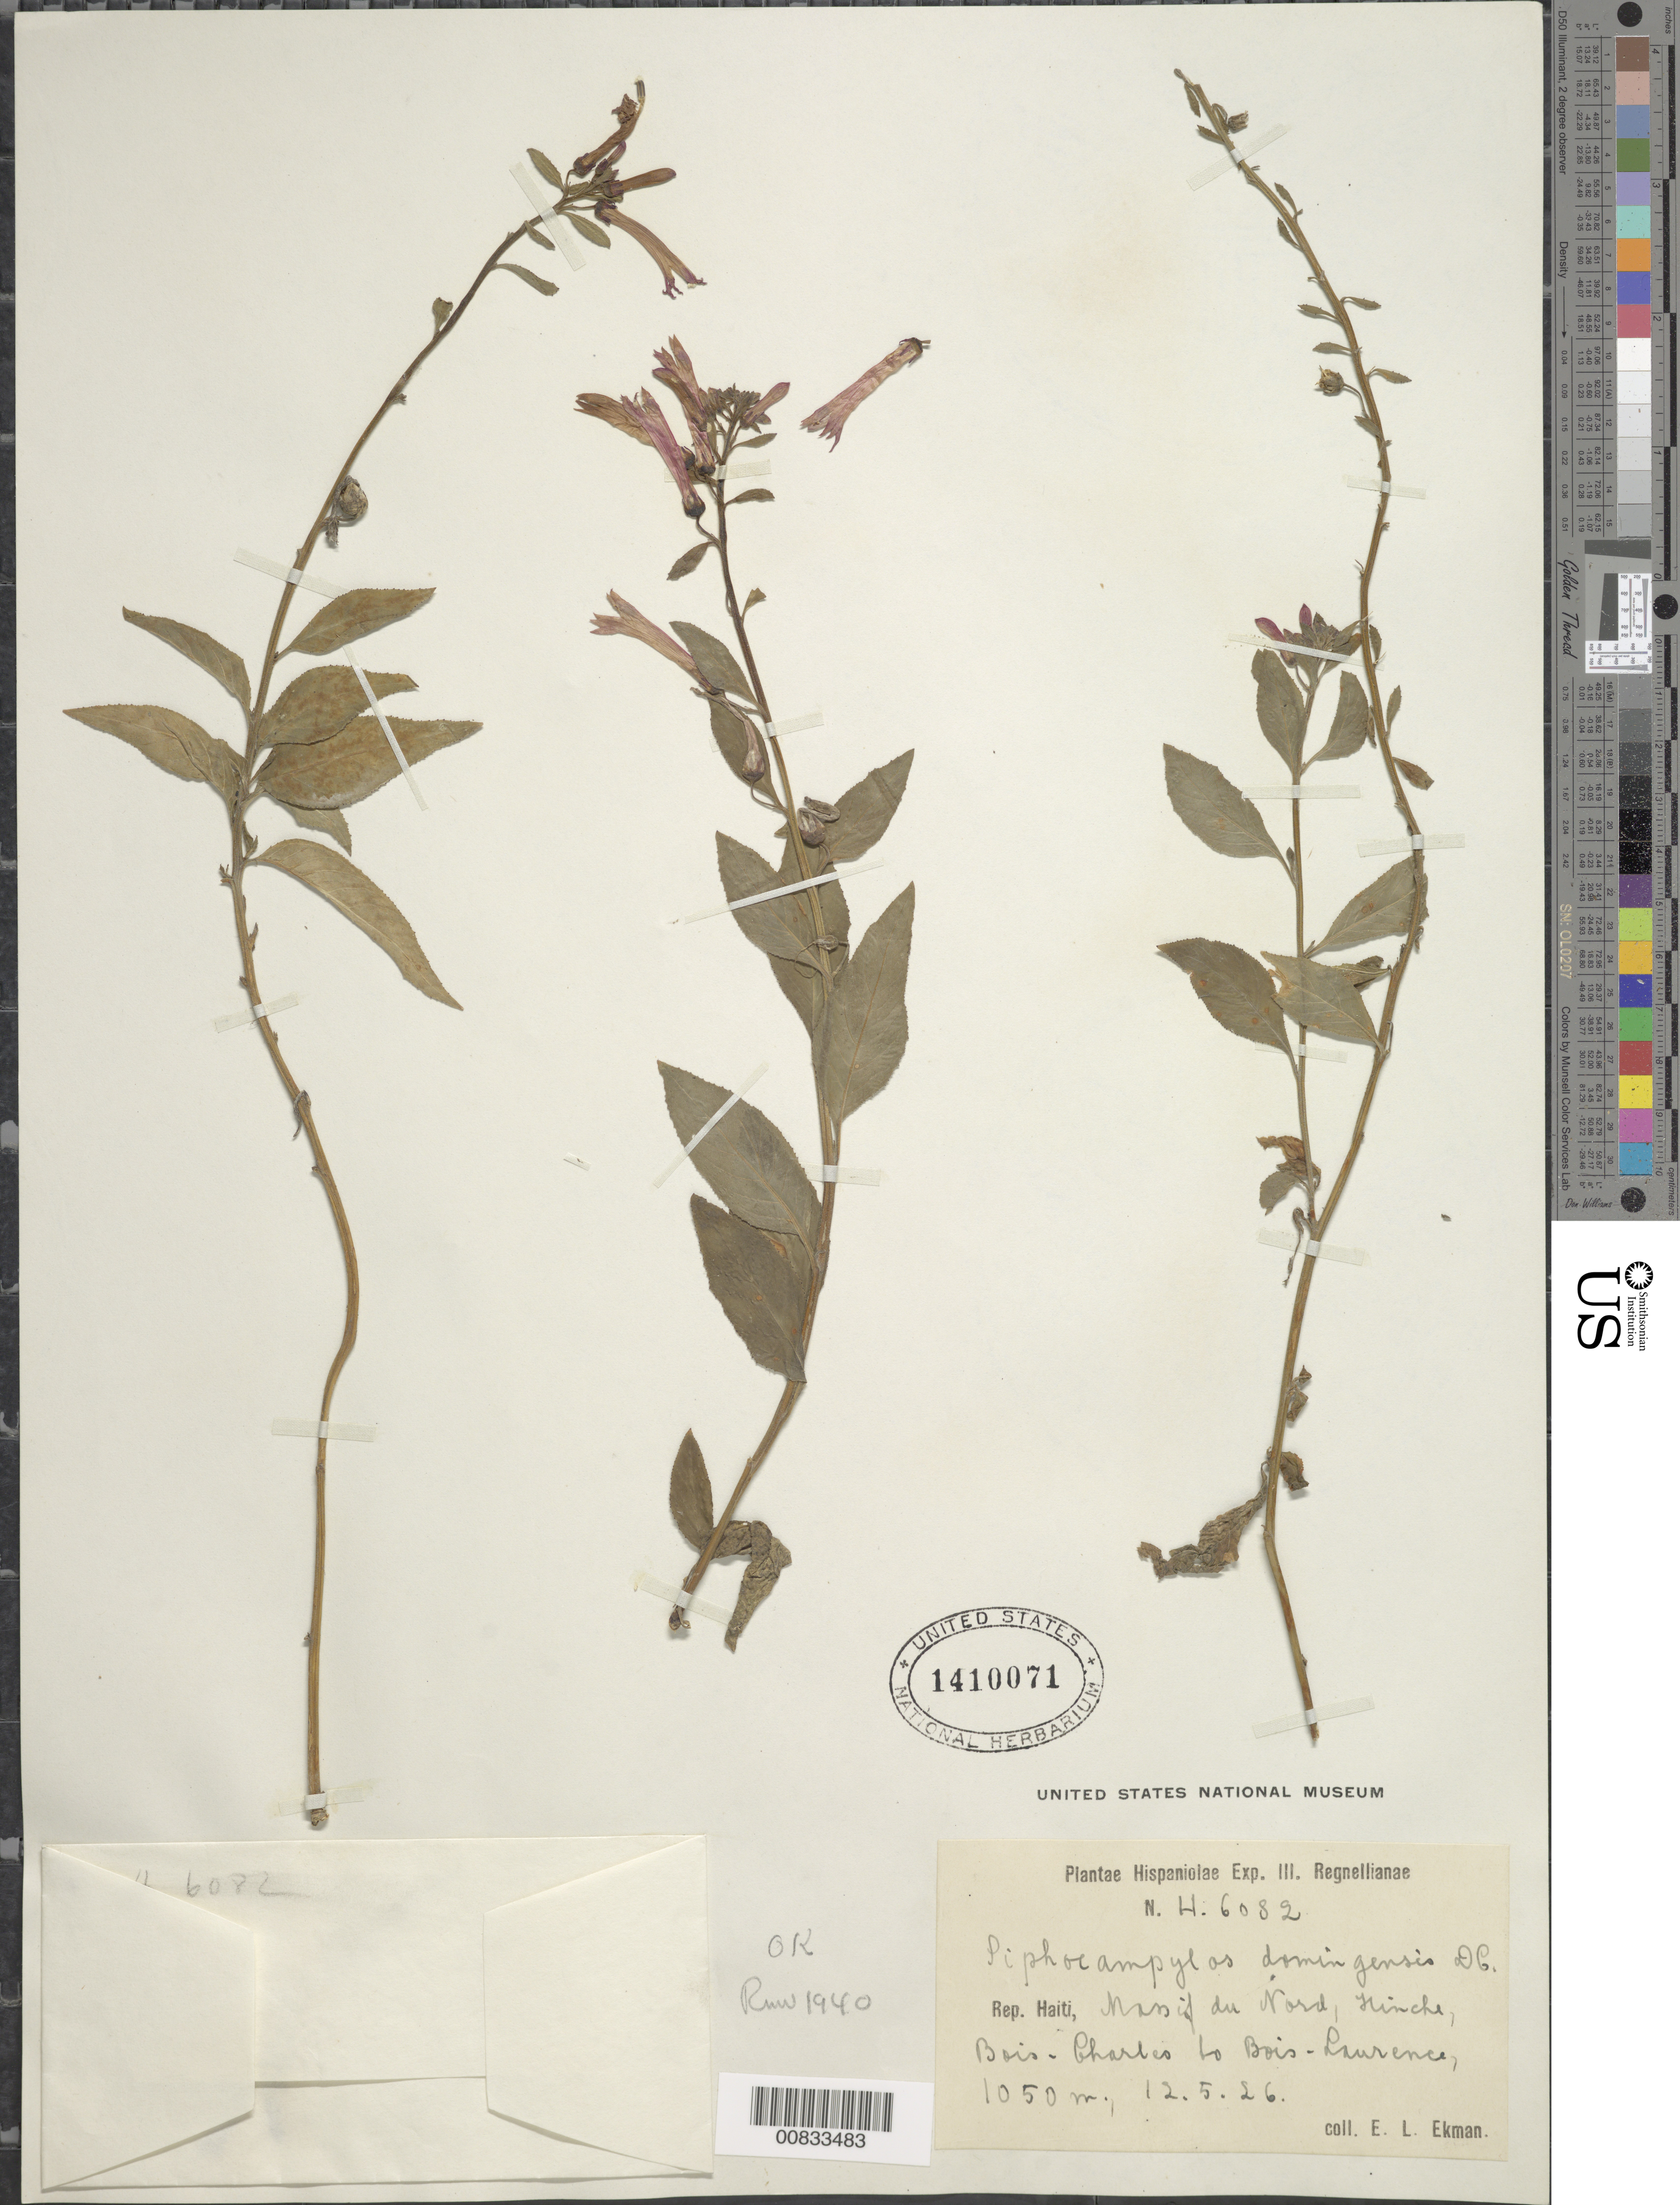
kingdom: Plantae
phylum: Tracheophyta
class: Magnoliopsida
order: Asterales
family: Campanulaceae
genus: Siphocampylus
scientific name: Siphocampylus domingensis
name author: A. DC.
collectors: E. L. Ekman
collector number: H 6082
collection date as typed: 12 May 1926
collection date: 1926-05-12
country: Haiti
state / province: Artibonite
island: Hispaniola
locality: Massif du Nord, Hinche, Bois-Charles to Bois-Laurence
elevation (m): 1050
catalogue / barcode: US 1410071